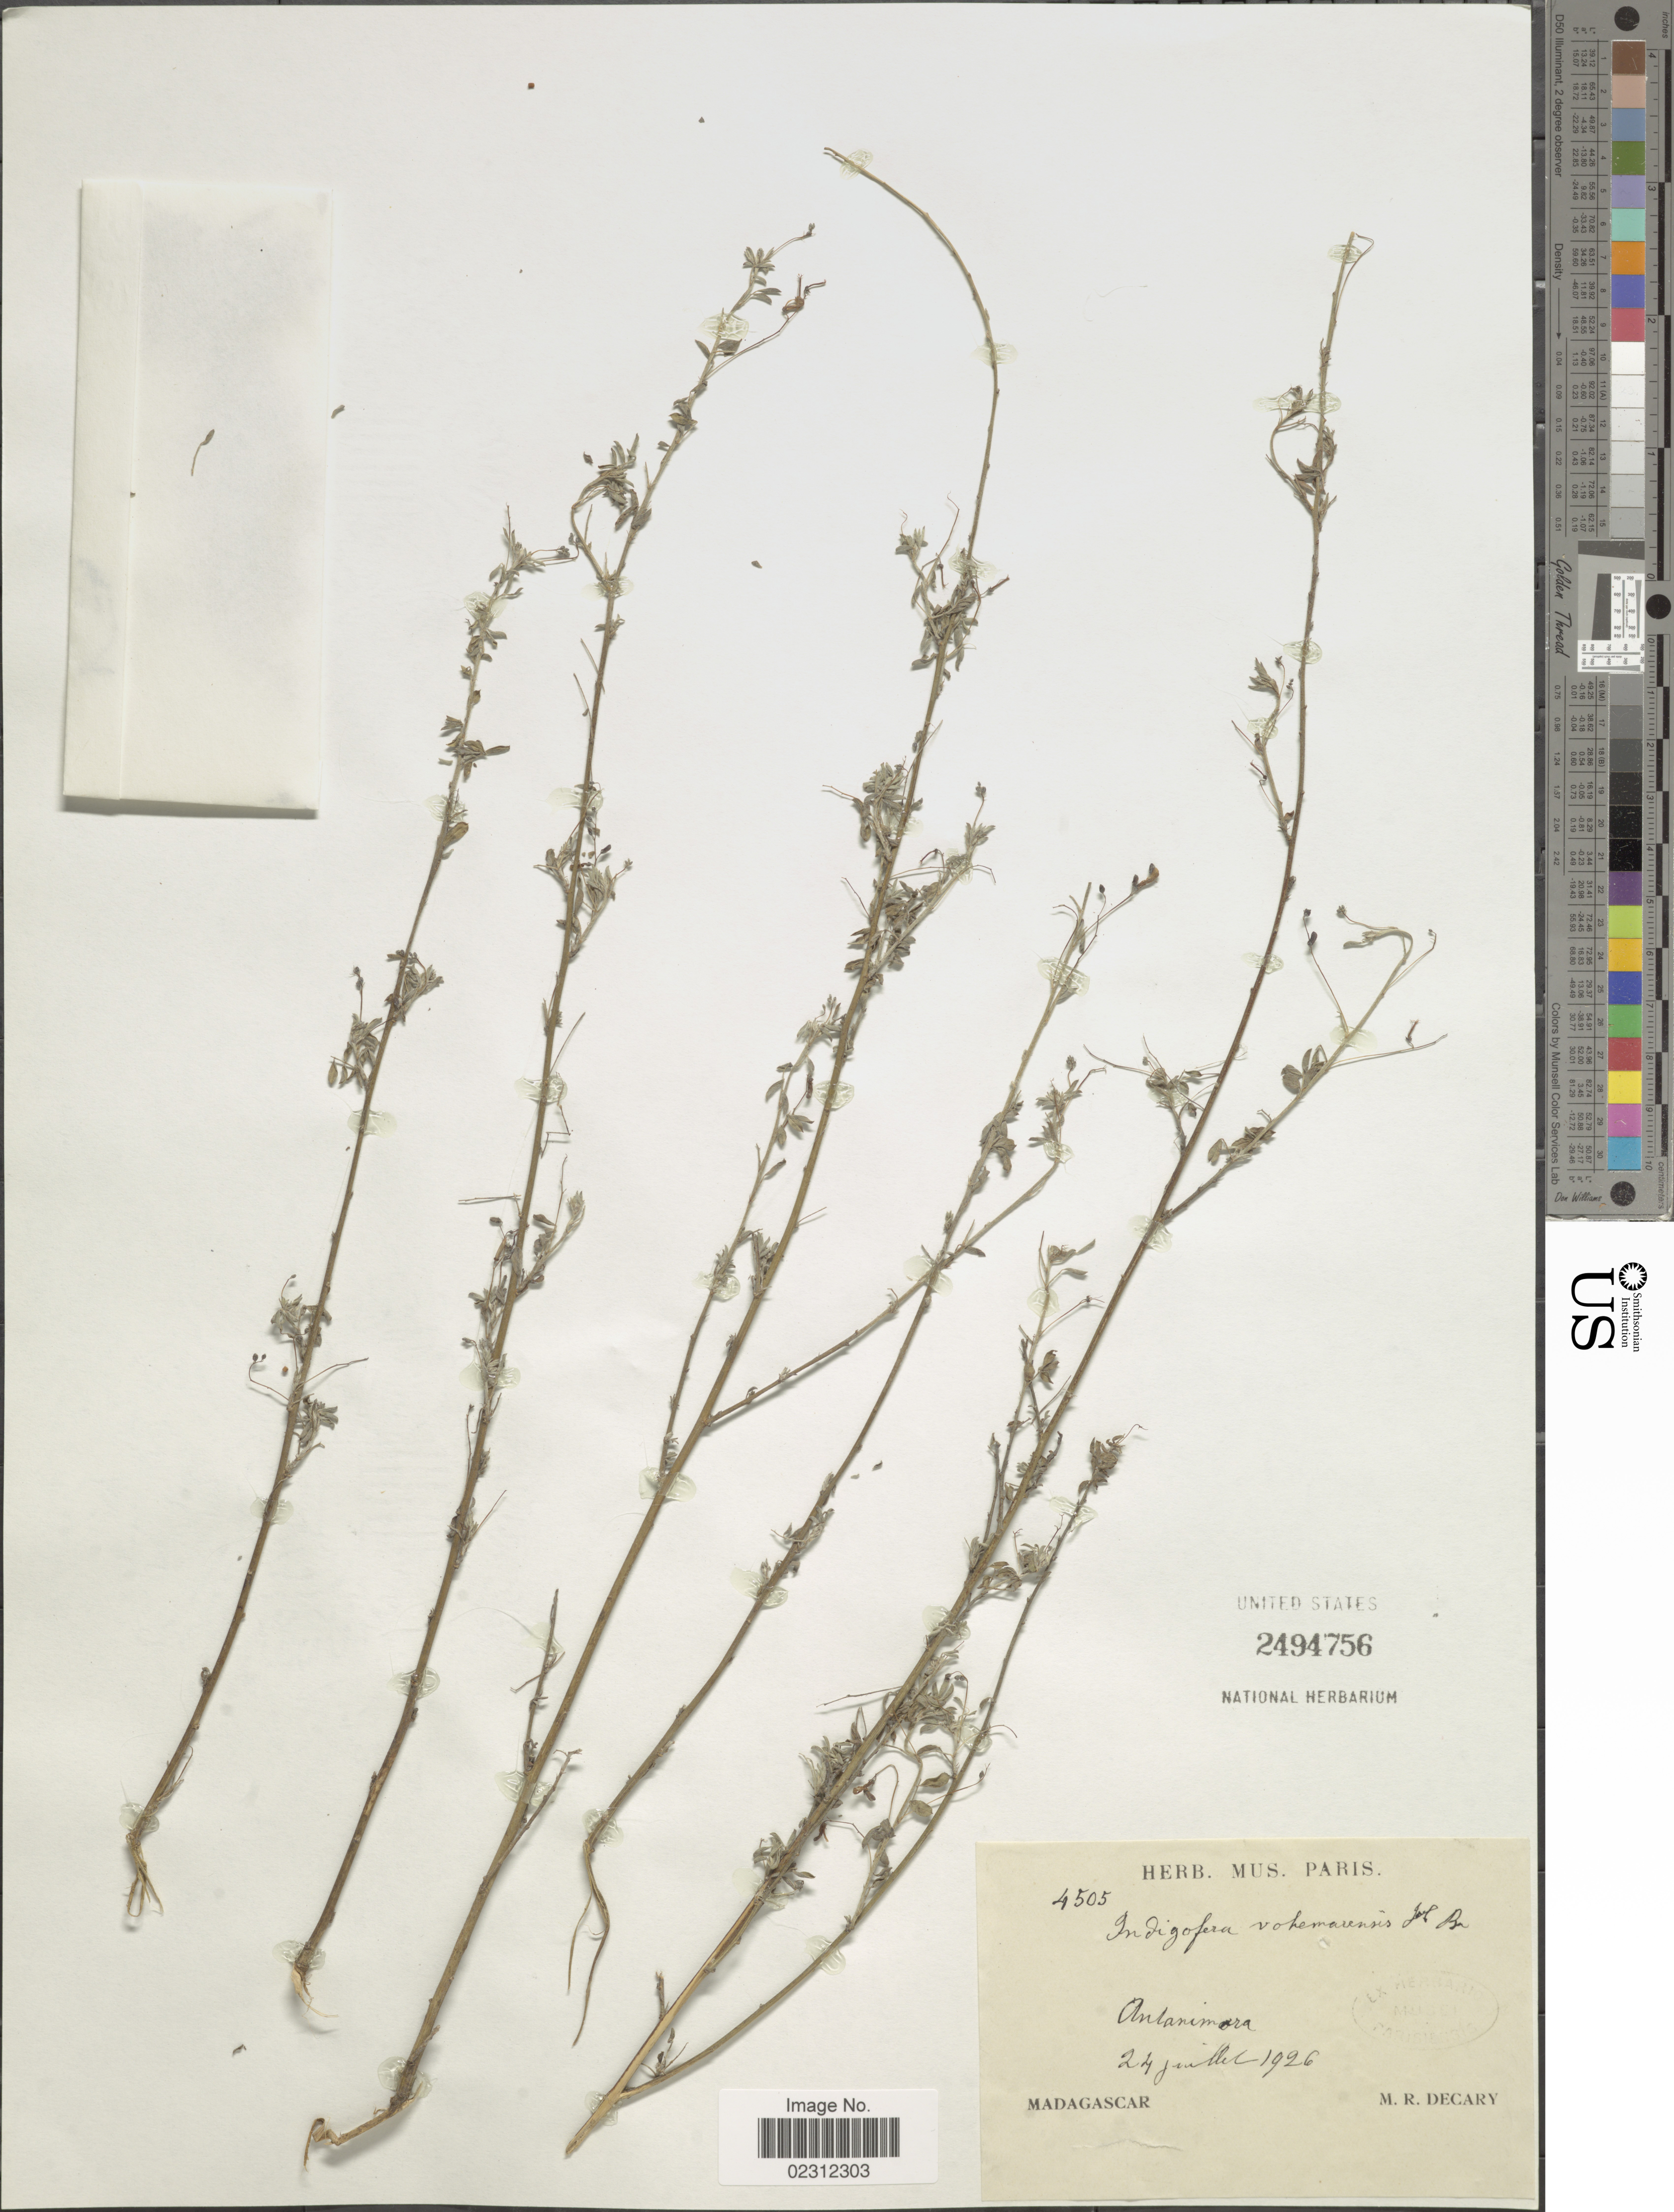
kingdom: Plantae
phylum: Tracheophyta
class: Magnoliopsida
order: Fabales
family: Fabaceae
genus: Indigofera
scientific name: Indigofera vohemarensis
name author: Baill.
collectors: R. Decary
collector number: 4505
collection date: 1926-07-24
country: Madagascar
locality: Antanimora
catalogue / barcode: US 2494756